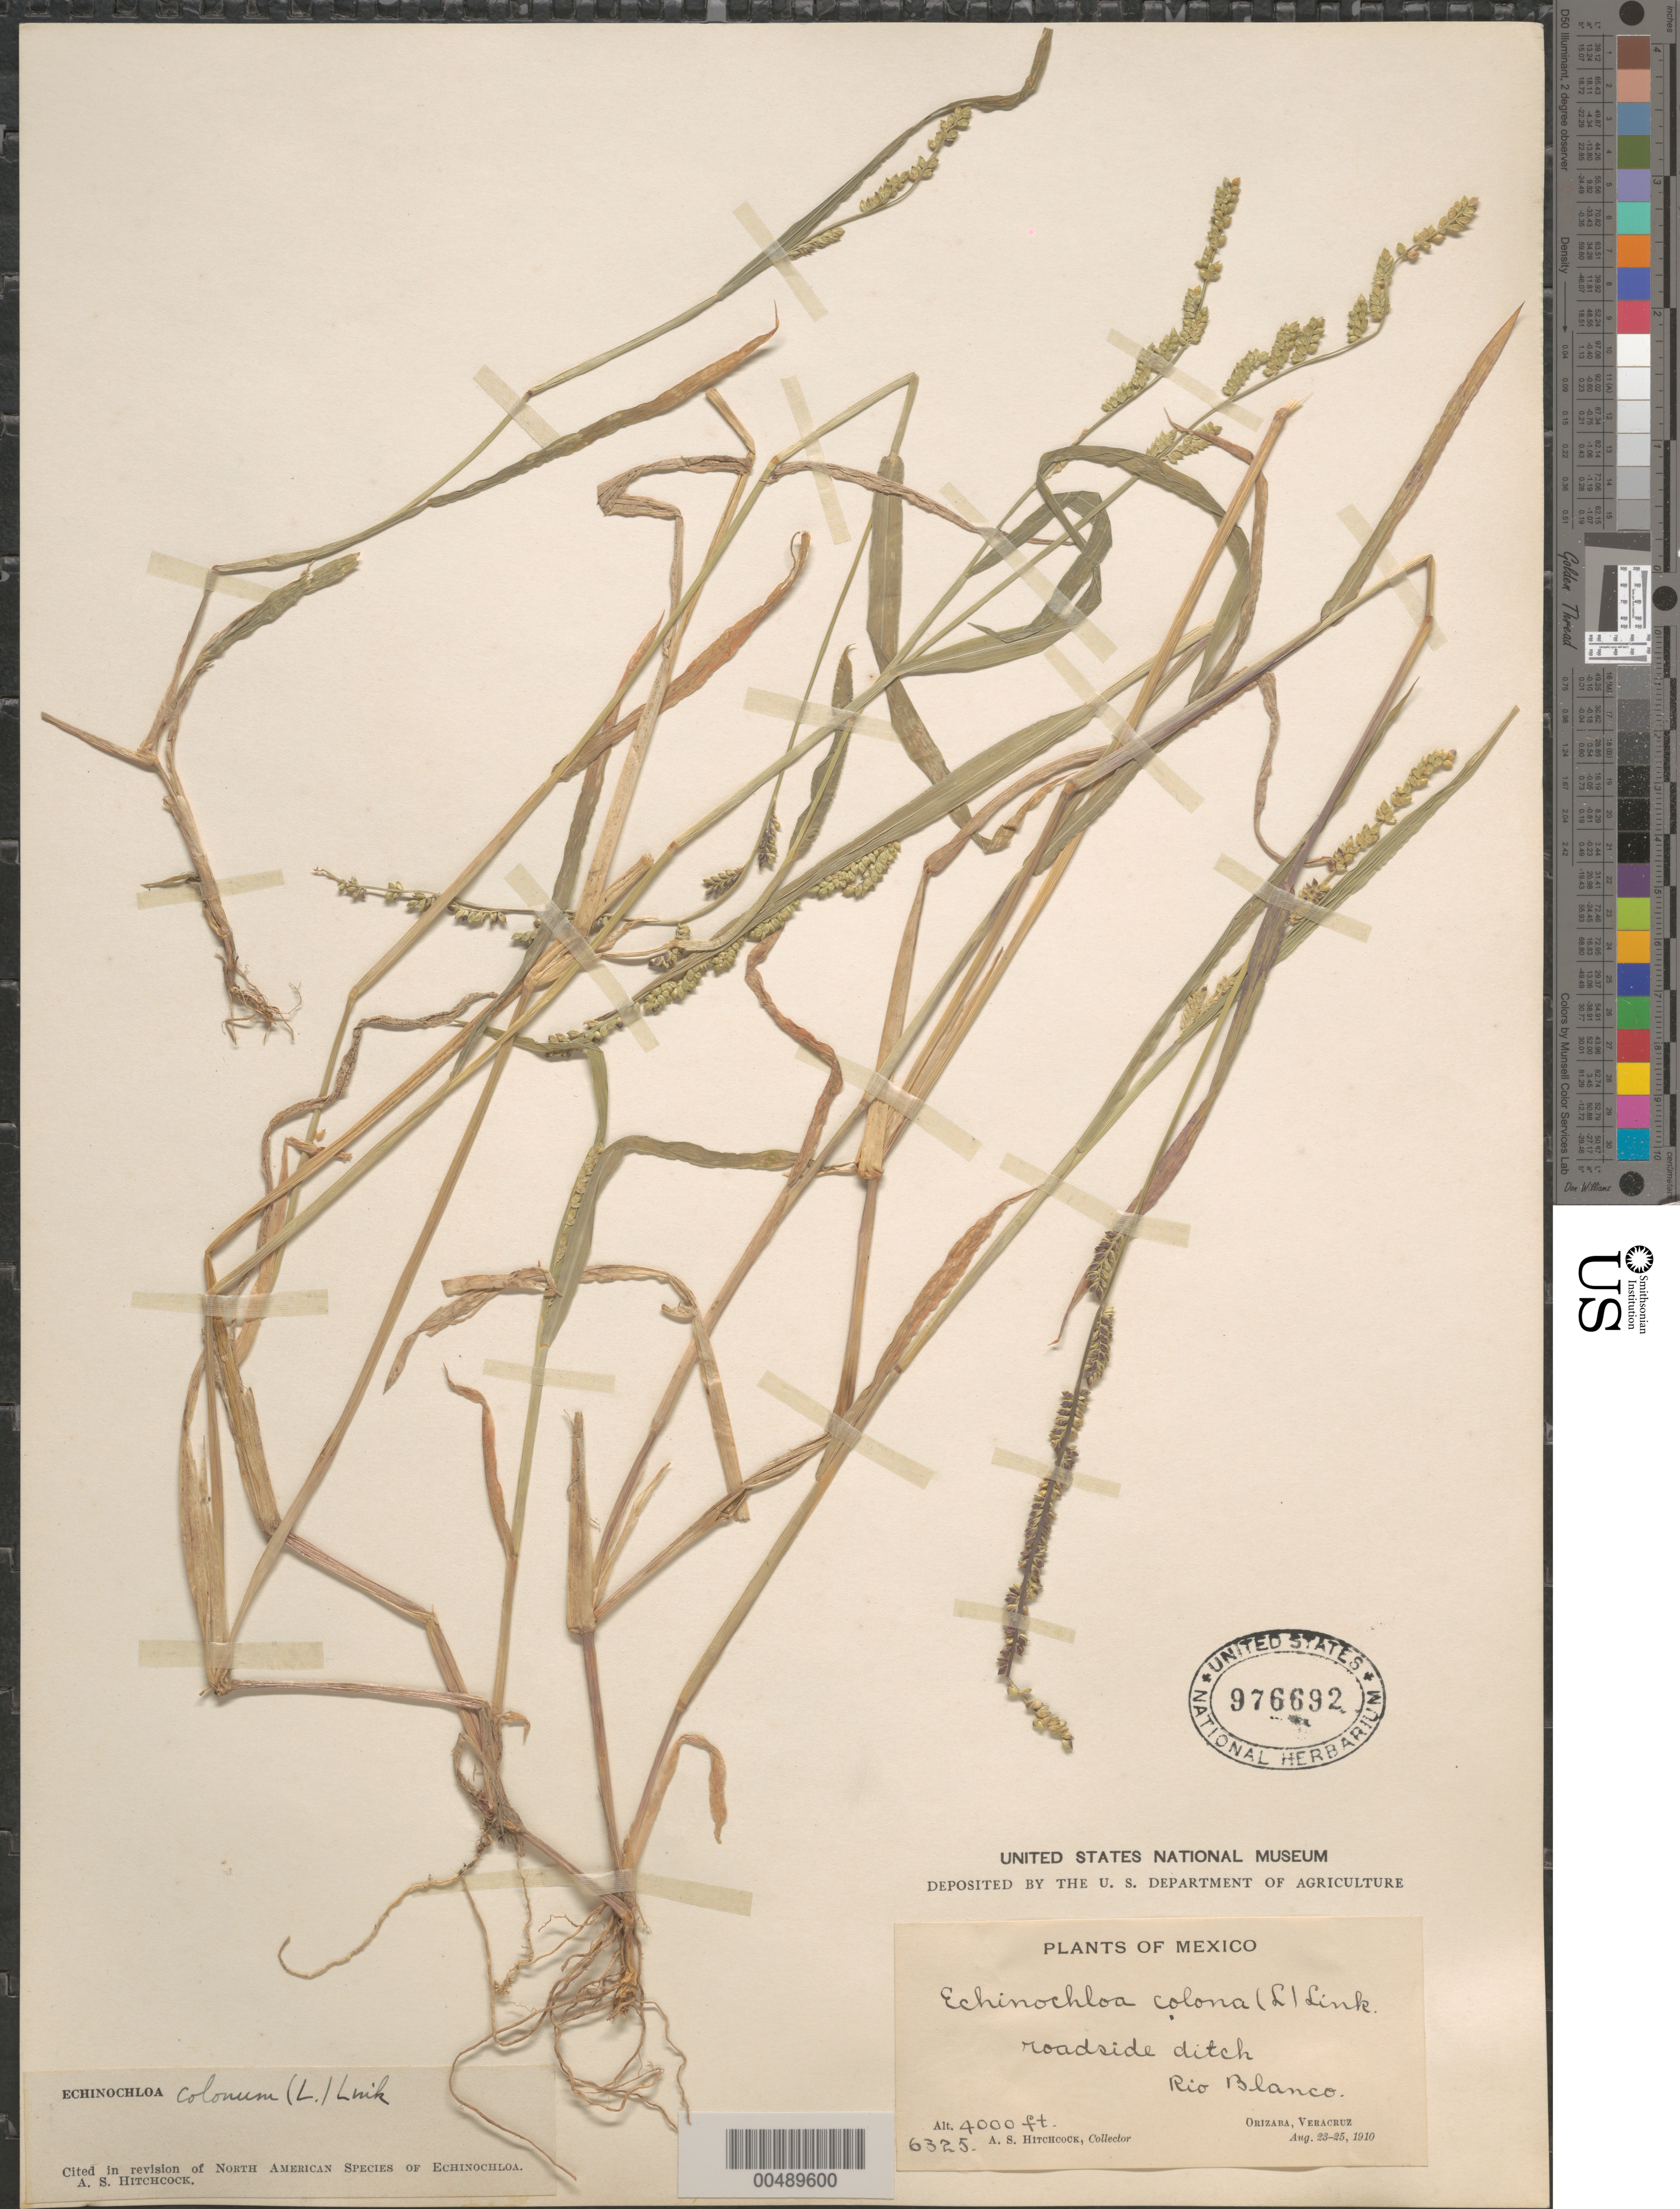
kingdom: Plantae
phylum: Tracheophyta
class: Liliopsida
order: Poales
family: Poaceae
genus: Echinochloa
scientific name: Echinochloa colona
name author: (L.) Link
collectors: A. S. Hitchcock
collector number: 6325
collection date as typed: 23 Aug 1910 to 25 Aug 1910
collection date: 1910-08-23/1910-08-25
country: Mexico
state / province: Veracruz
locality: Orizaba, Rio Blanco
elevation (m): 1219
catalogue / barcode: US 976692